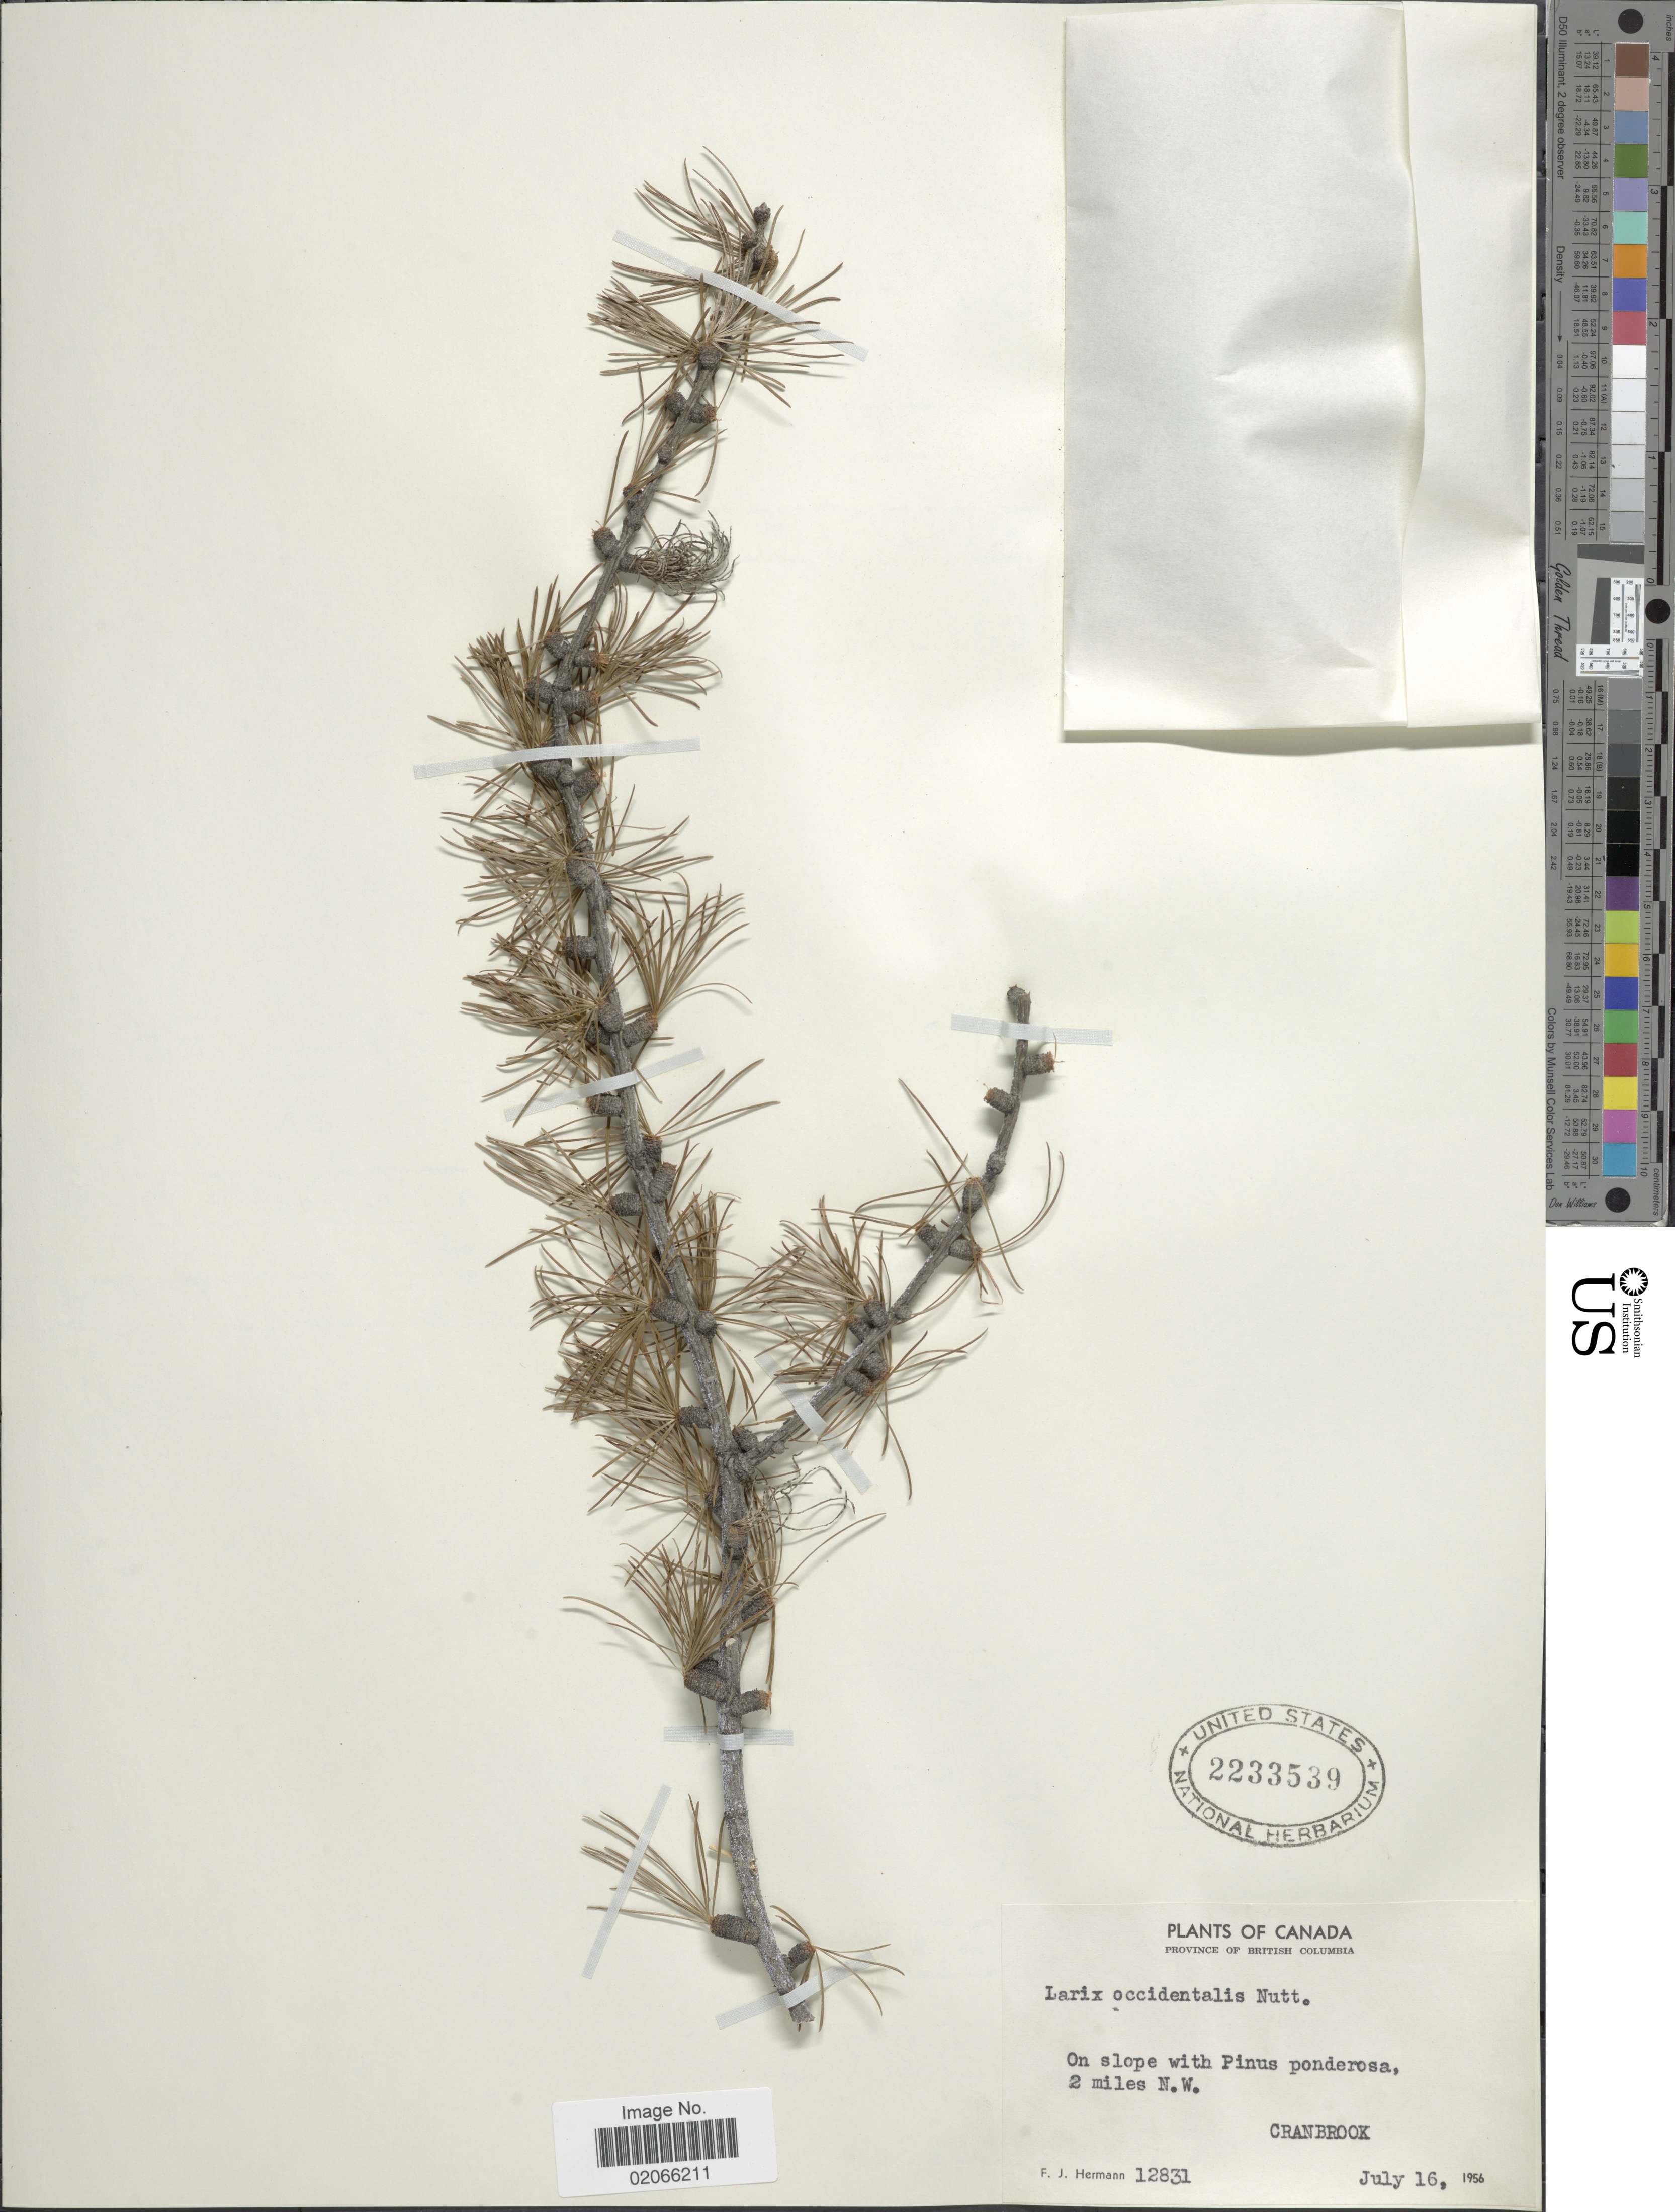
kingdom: Plantae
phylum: Tracheophyta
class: Pinopsida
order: Pinales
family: Pinaceae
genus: Larix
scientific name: Larix occidentalis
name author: Nutt.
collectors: F. J. Hermann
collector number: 12831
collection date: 1956-07-16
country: Canada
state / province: British Columbia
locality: Canada, 2 miles N.W. Cranbrook.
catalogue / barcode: US 2233539